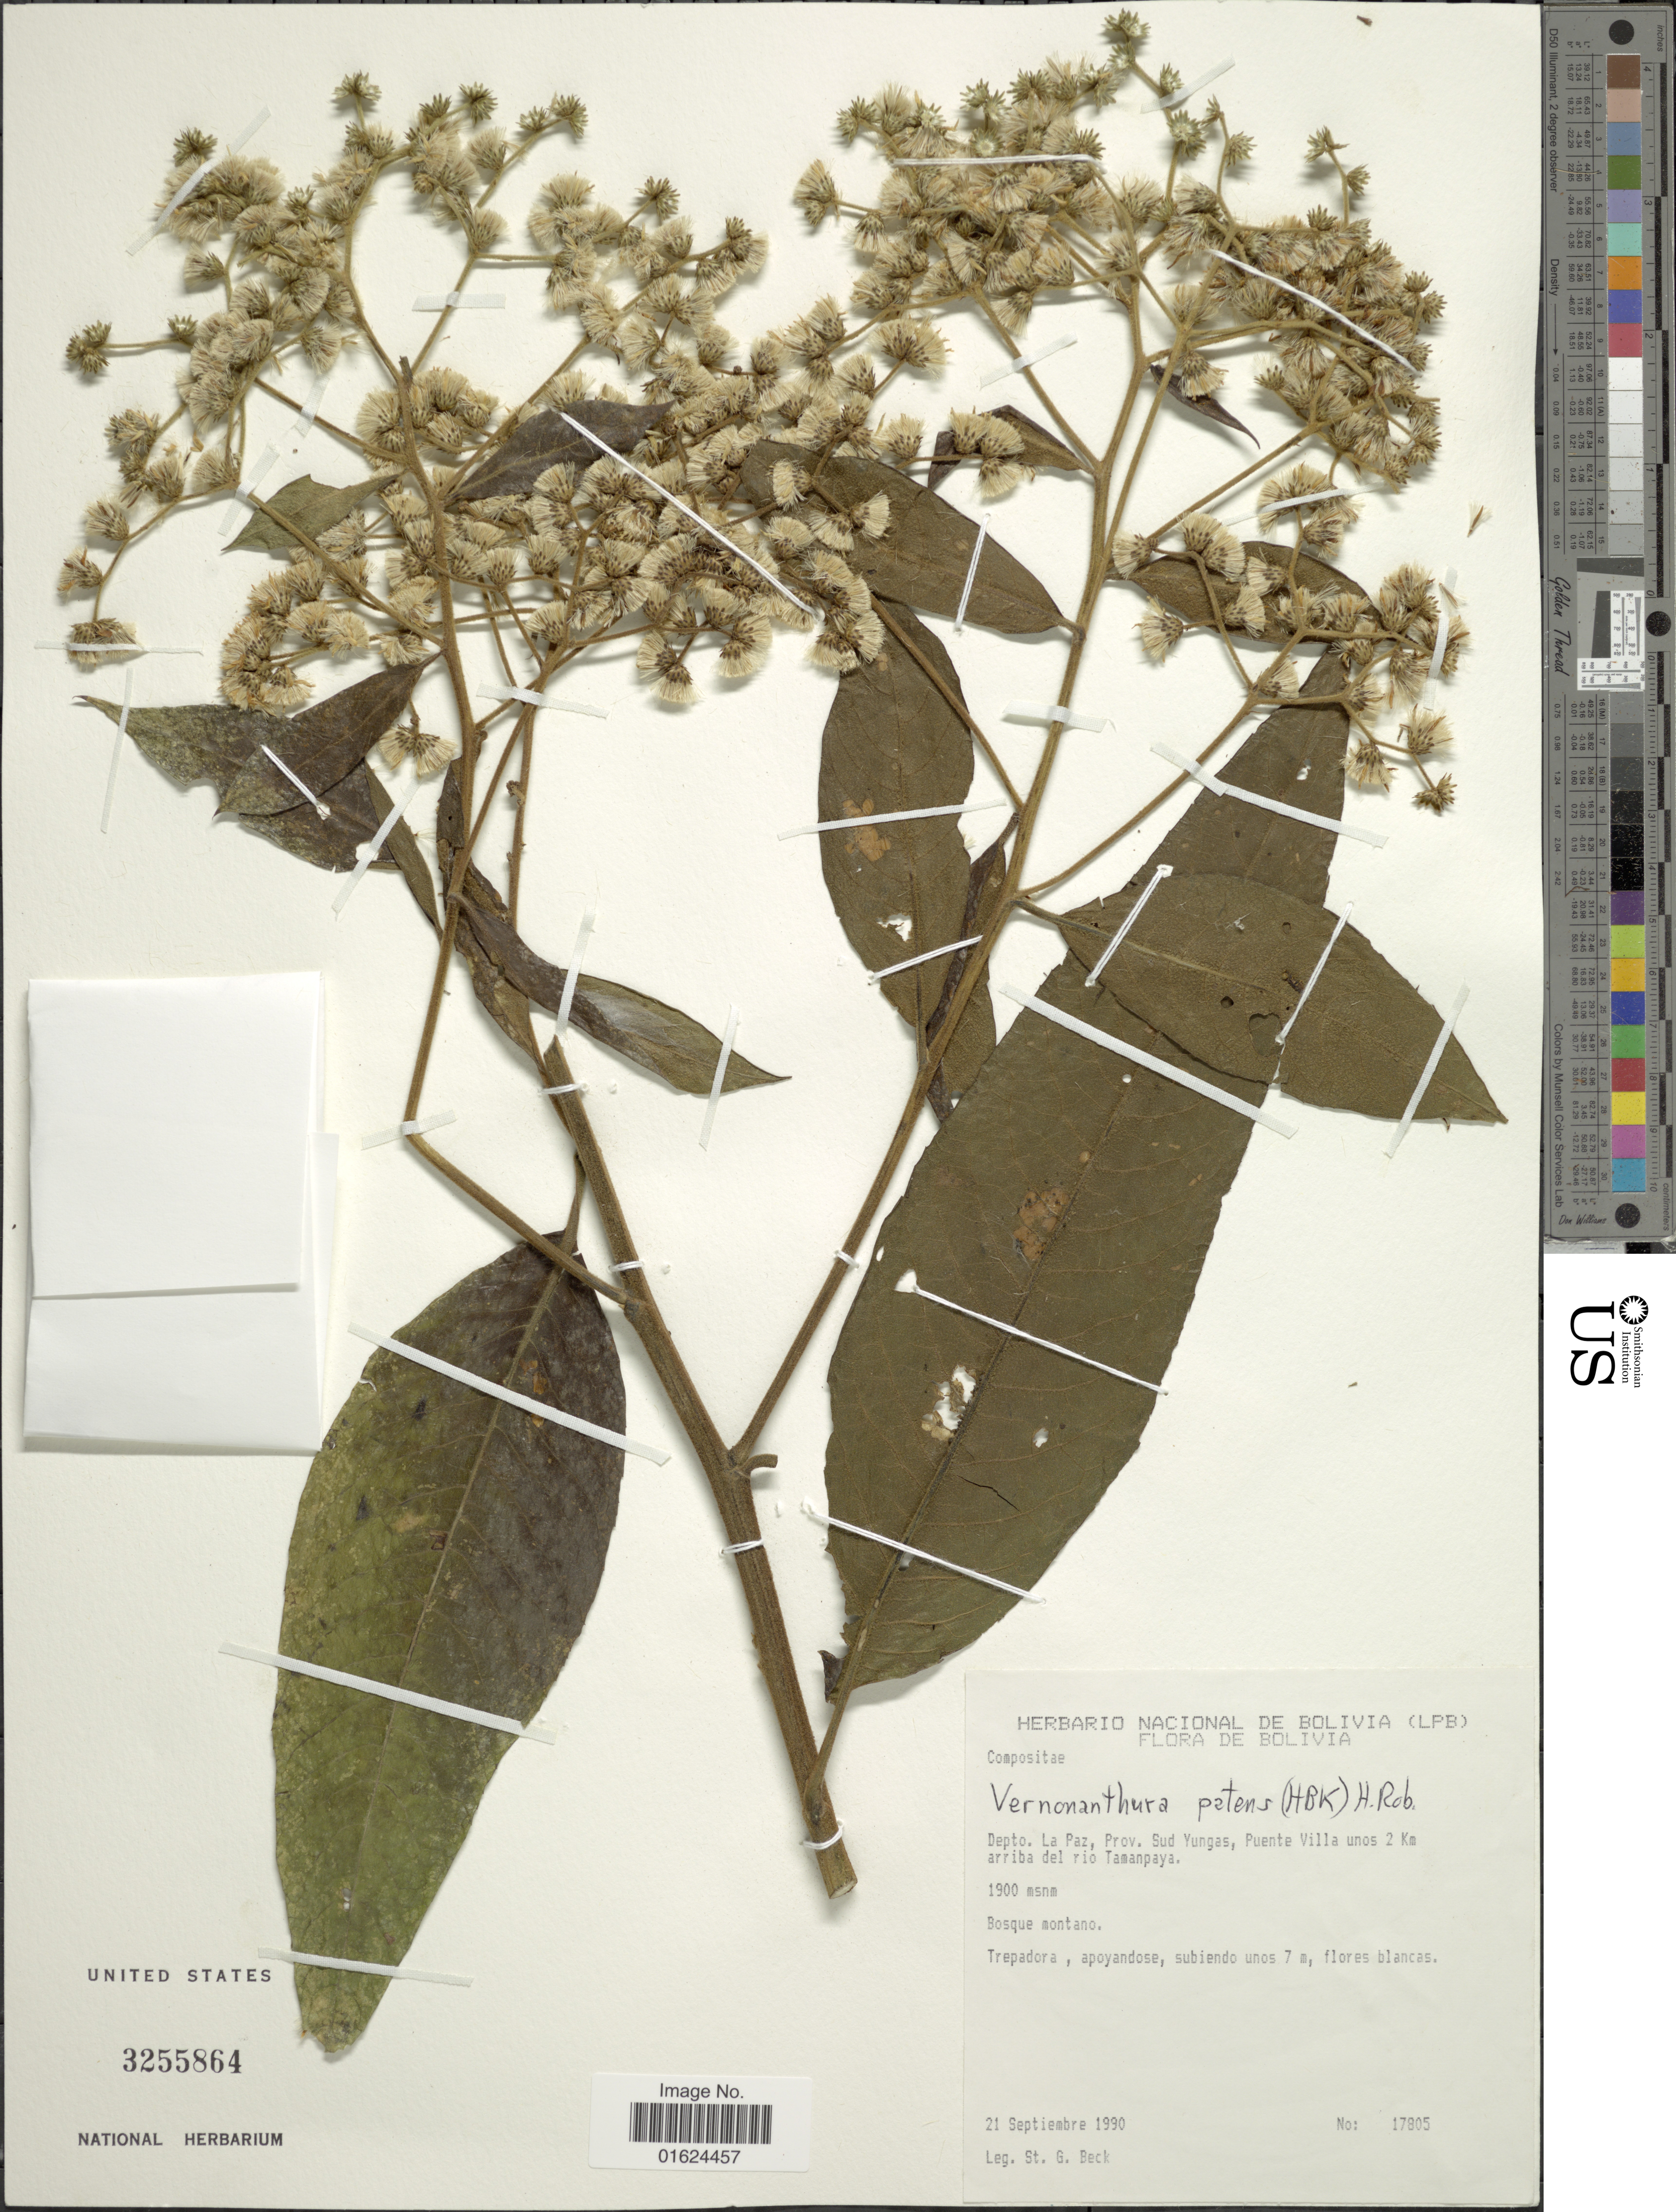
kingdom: Plantae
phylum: Tracheophyta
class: Magnoliopsida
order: Asterales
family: Asteraceae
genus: Vernonanthura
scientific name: Vernonanthura patens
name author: (Kunth) H. Rob.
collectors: S. G. Beck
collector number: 17805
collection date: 1990-09-21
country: Bolivia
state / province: La Paz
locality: Depto. La Paz, Prov. Sud Yungas, Puente Villa unos 2 Km arriba del rio Tamanpaya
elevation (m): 1900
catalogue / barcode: US 3255864